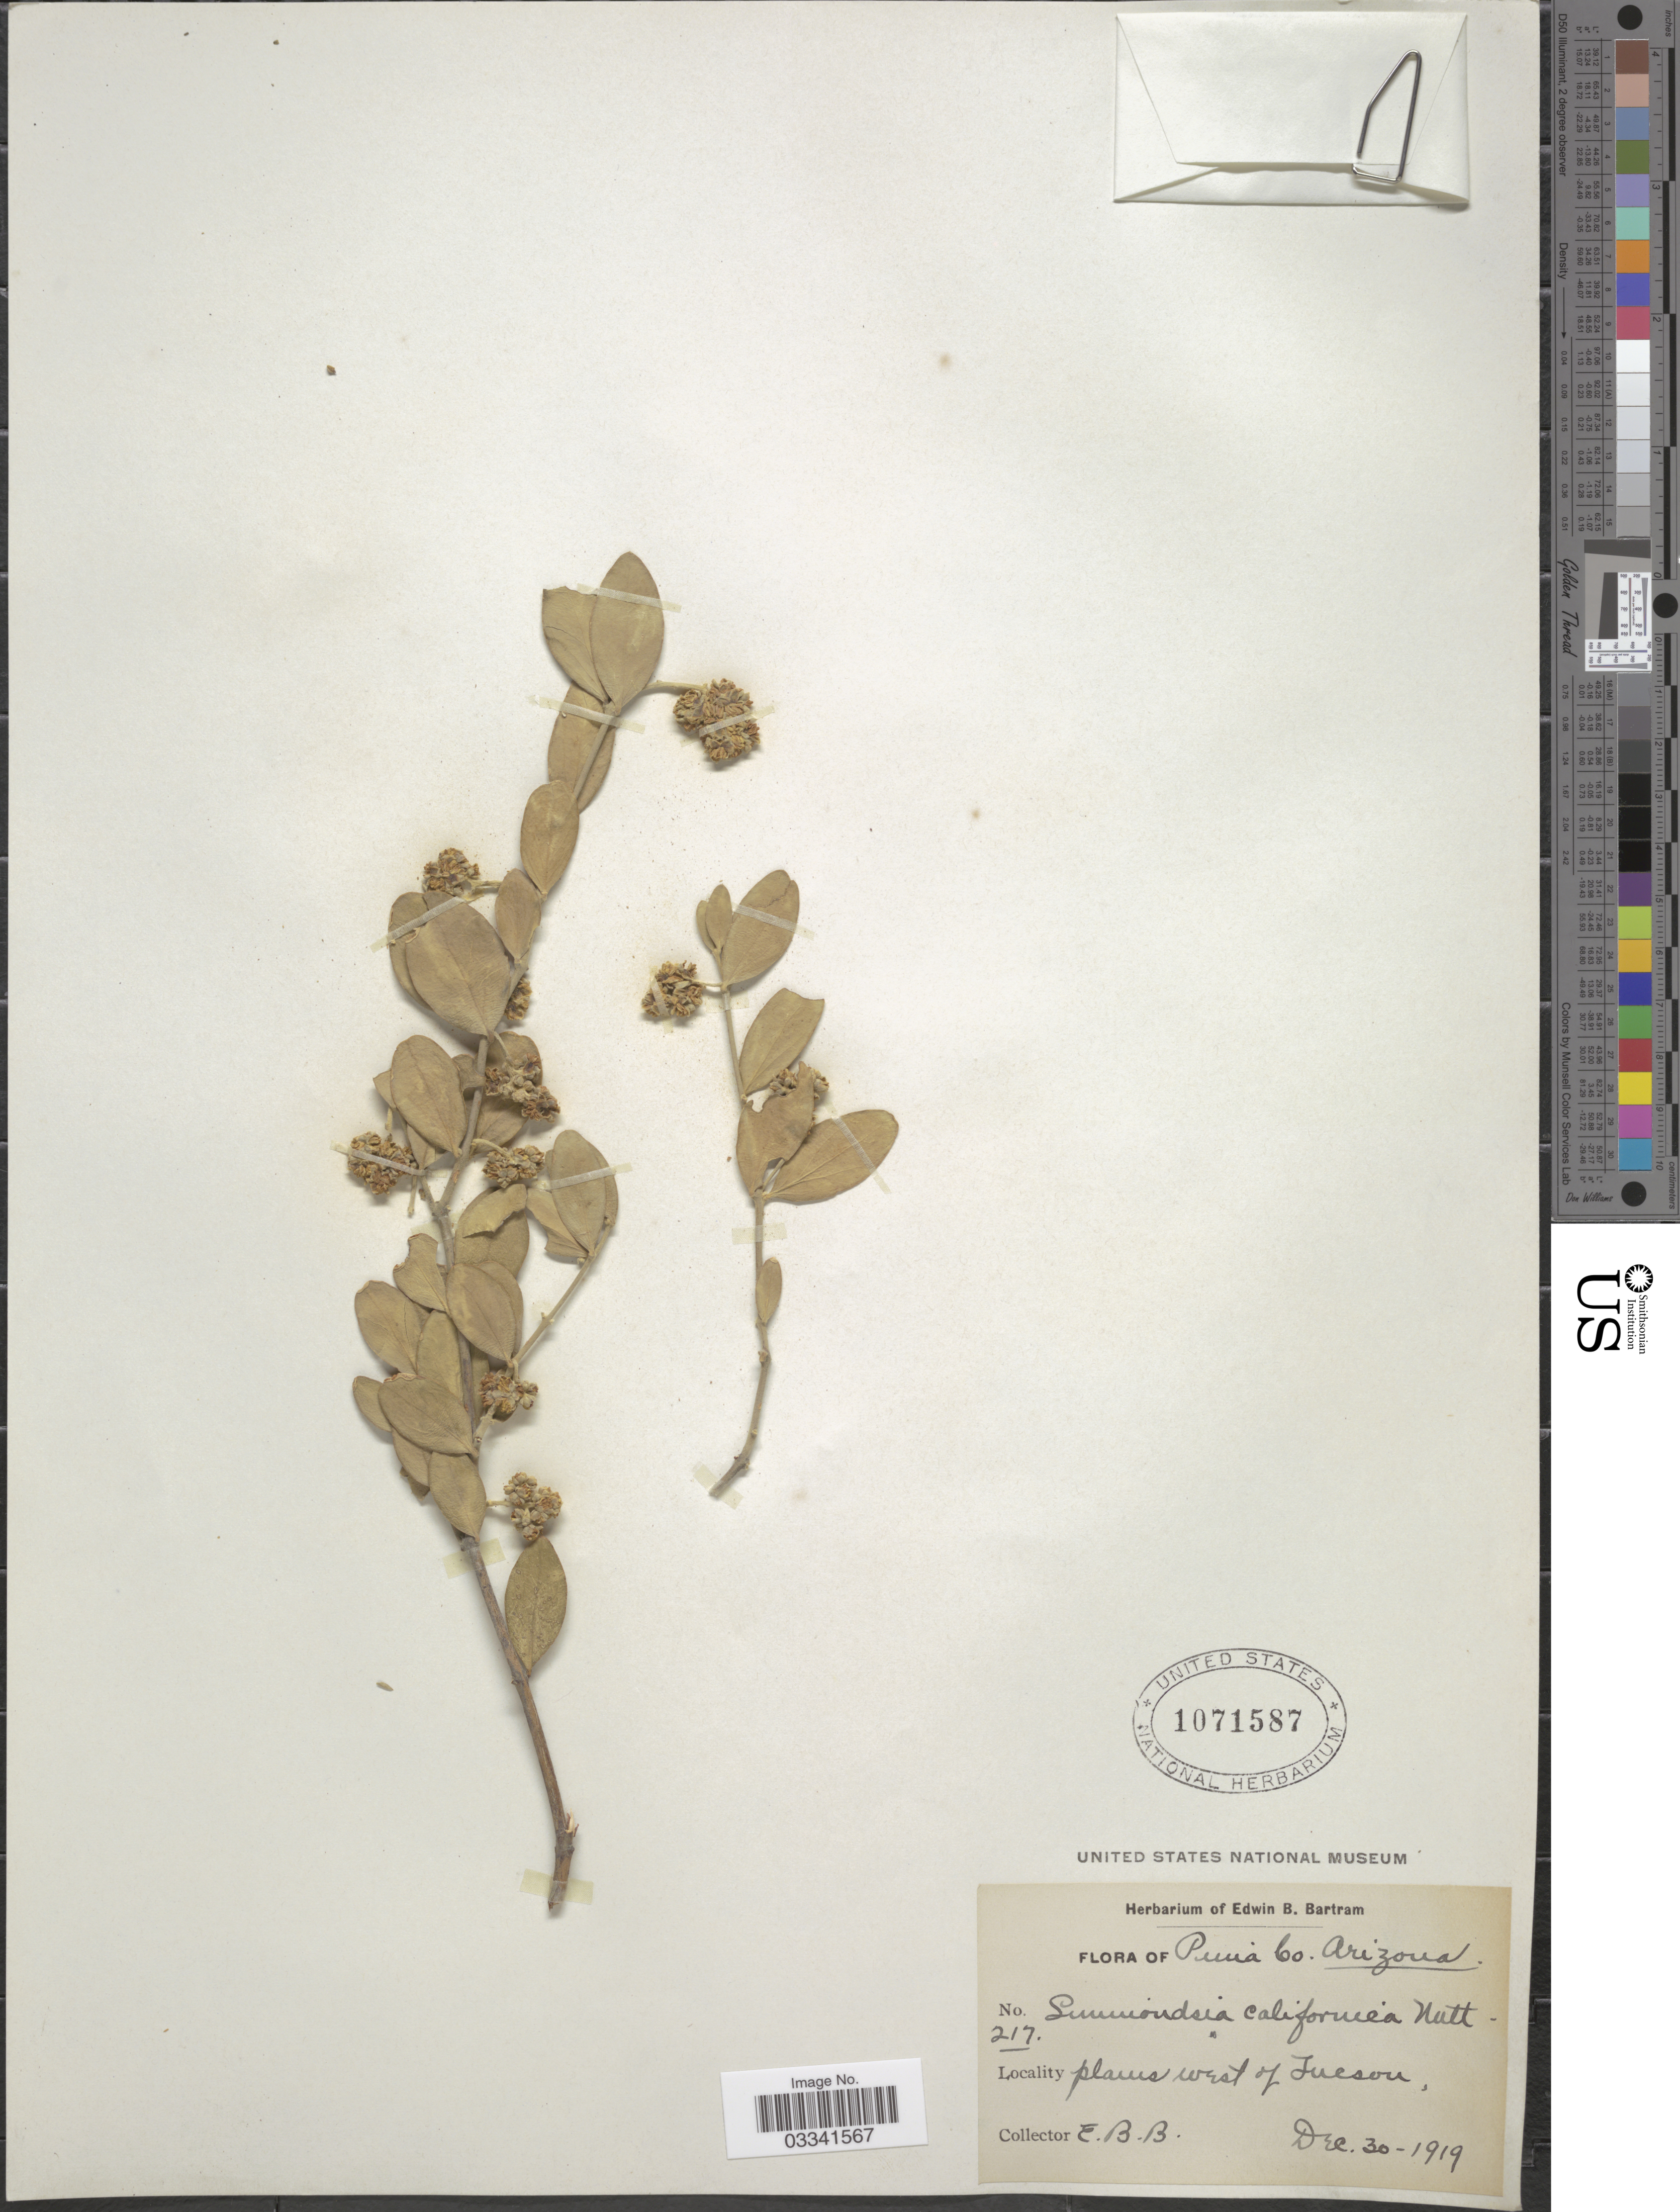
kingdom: Plantae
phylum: Tracheophyta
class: Magnoliopsida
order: Caryophyllales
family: Simmondsiaceae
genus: Simmondsia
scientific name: Simmondsia chinensis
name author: (Link) C.K. Schneid.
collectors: E. B. Bartram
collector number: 217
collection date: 1919-12-30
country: United States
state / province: Arizona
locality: Pima Co. Plains west of Tucson.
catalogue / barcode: US 1071587